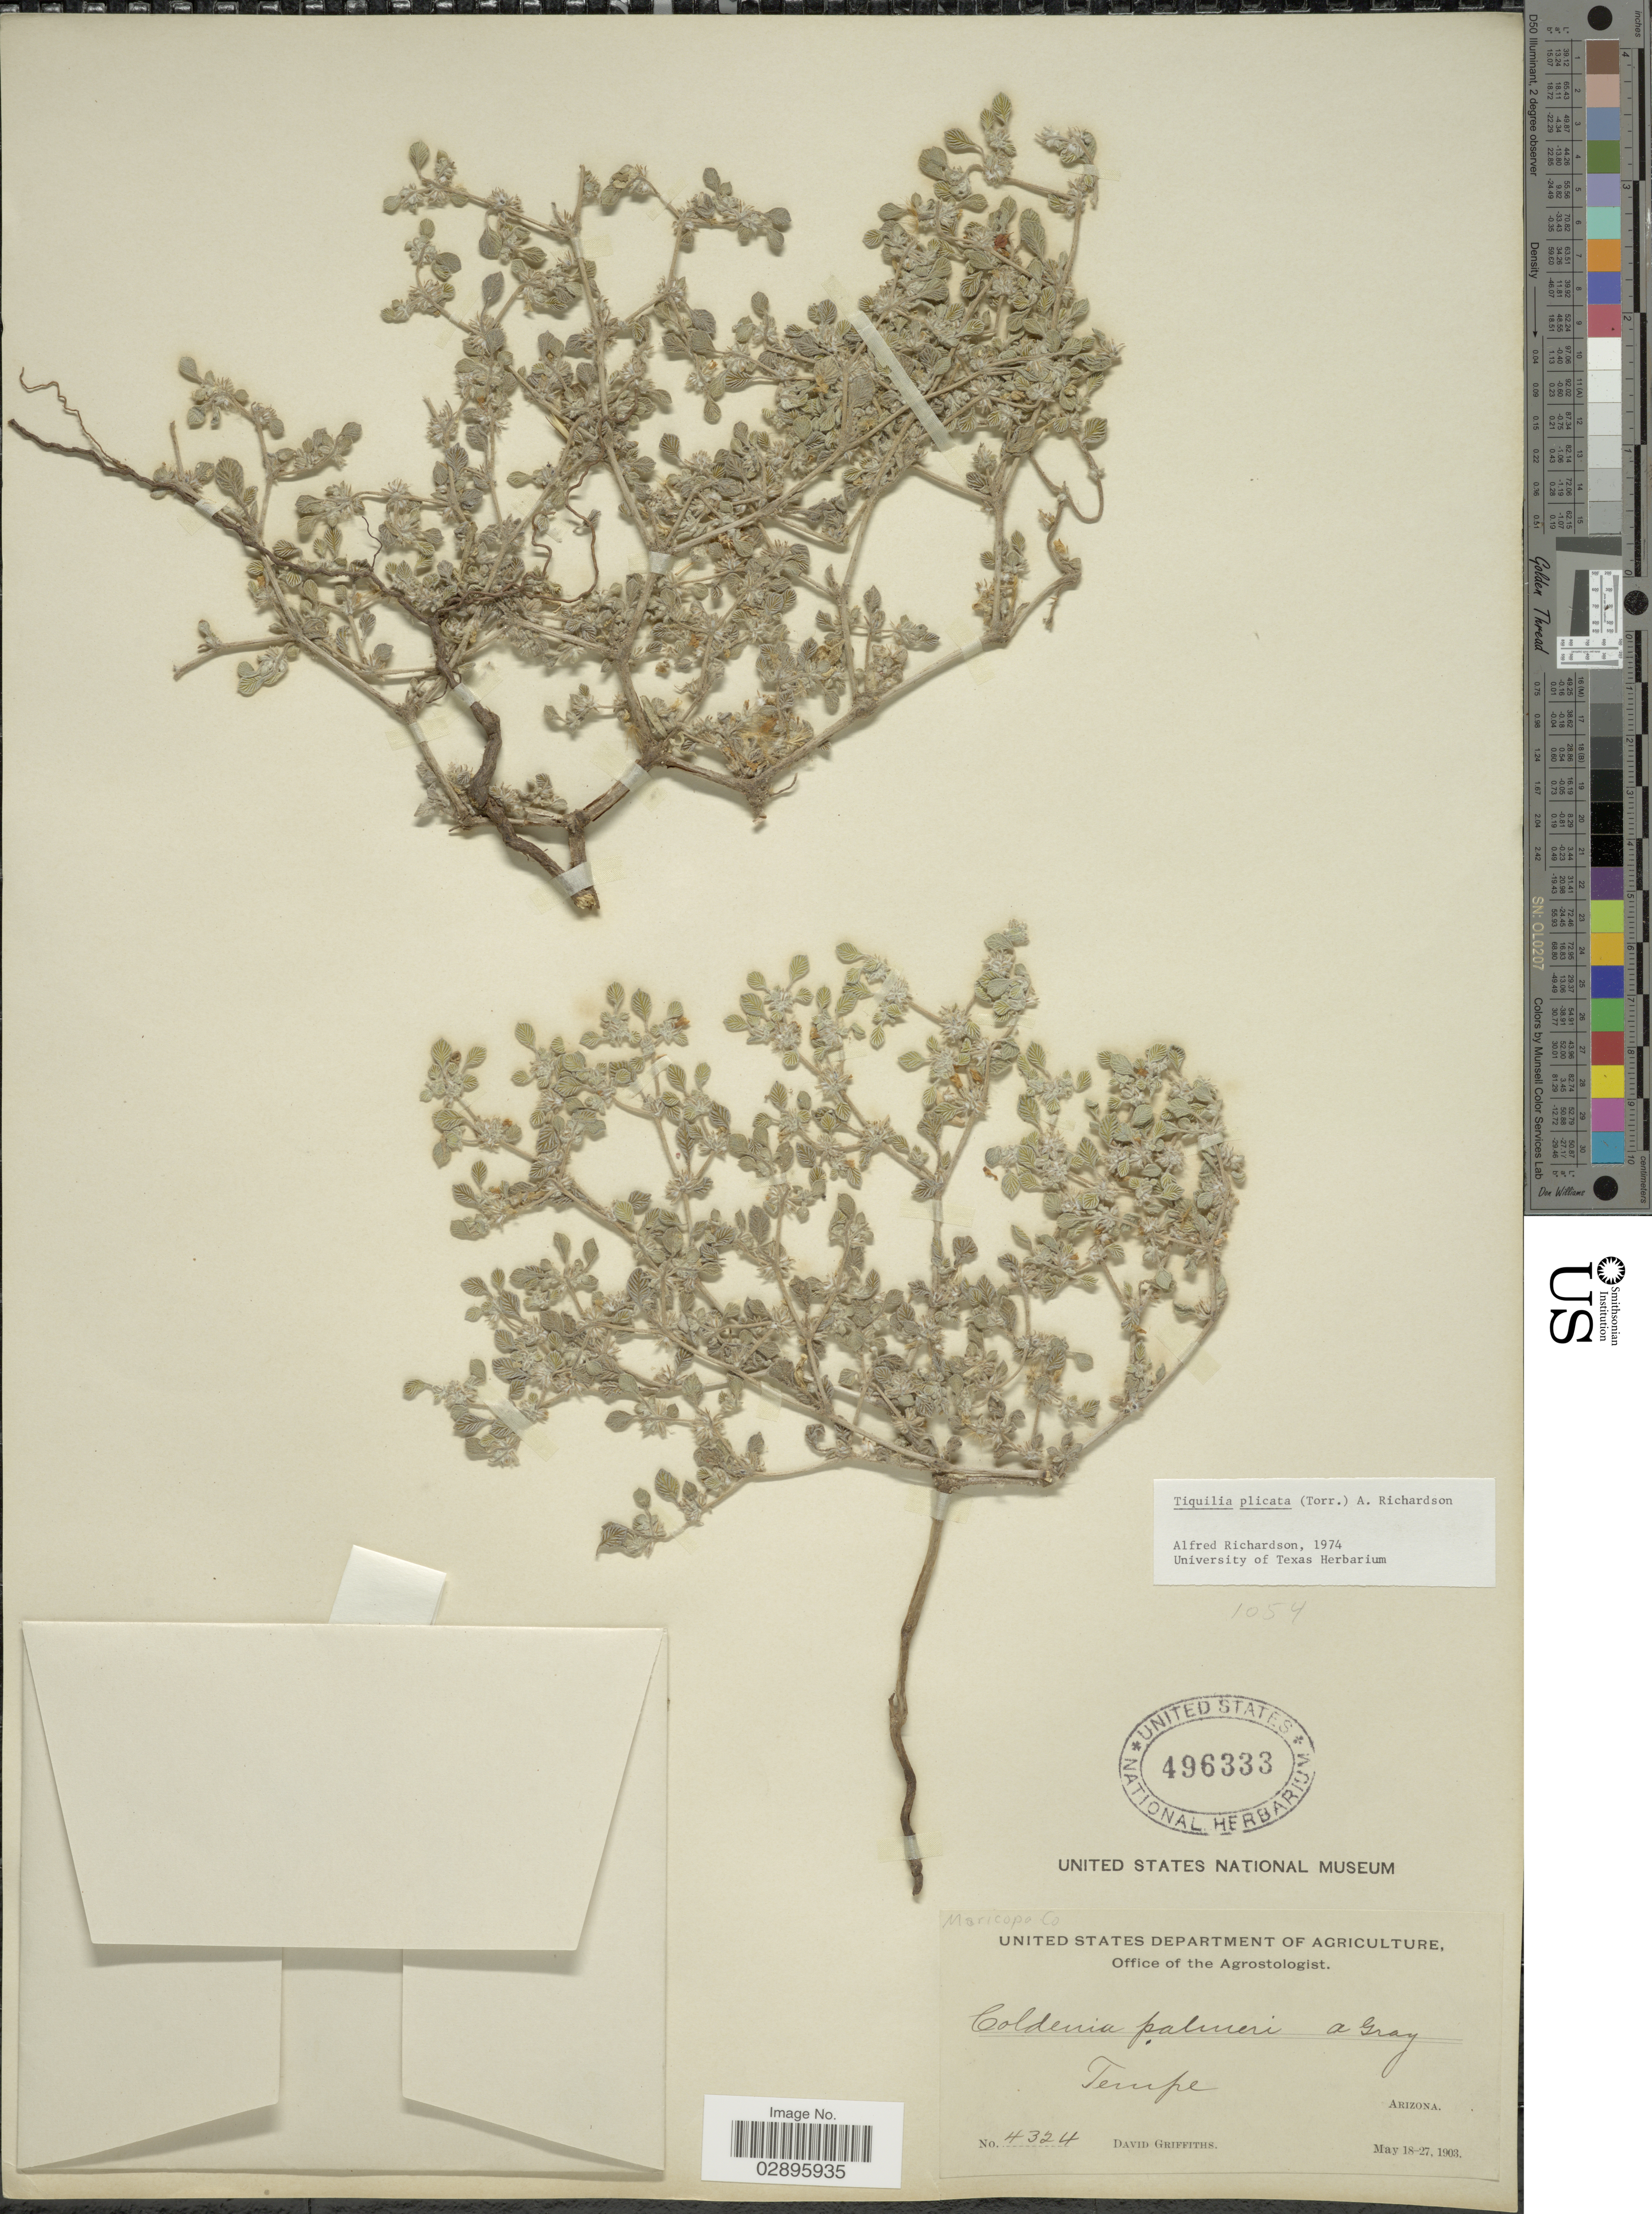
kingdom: Plantae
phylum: Tracheophyta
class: Magnoliopsida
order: Boraginales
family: Ehretiaceae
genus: Tiquilia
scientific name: Tiquilia plicata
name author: Torr.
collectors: D. Griffiths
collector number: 4324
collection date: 1903-05-18/1903-05-27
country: United States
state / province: Arizona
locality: Maricopa Co., Tempe.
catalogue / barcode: US 496333